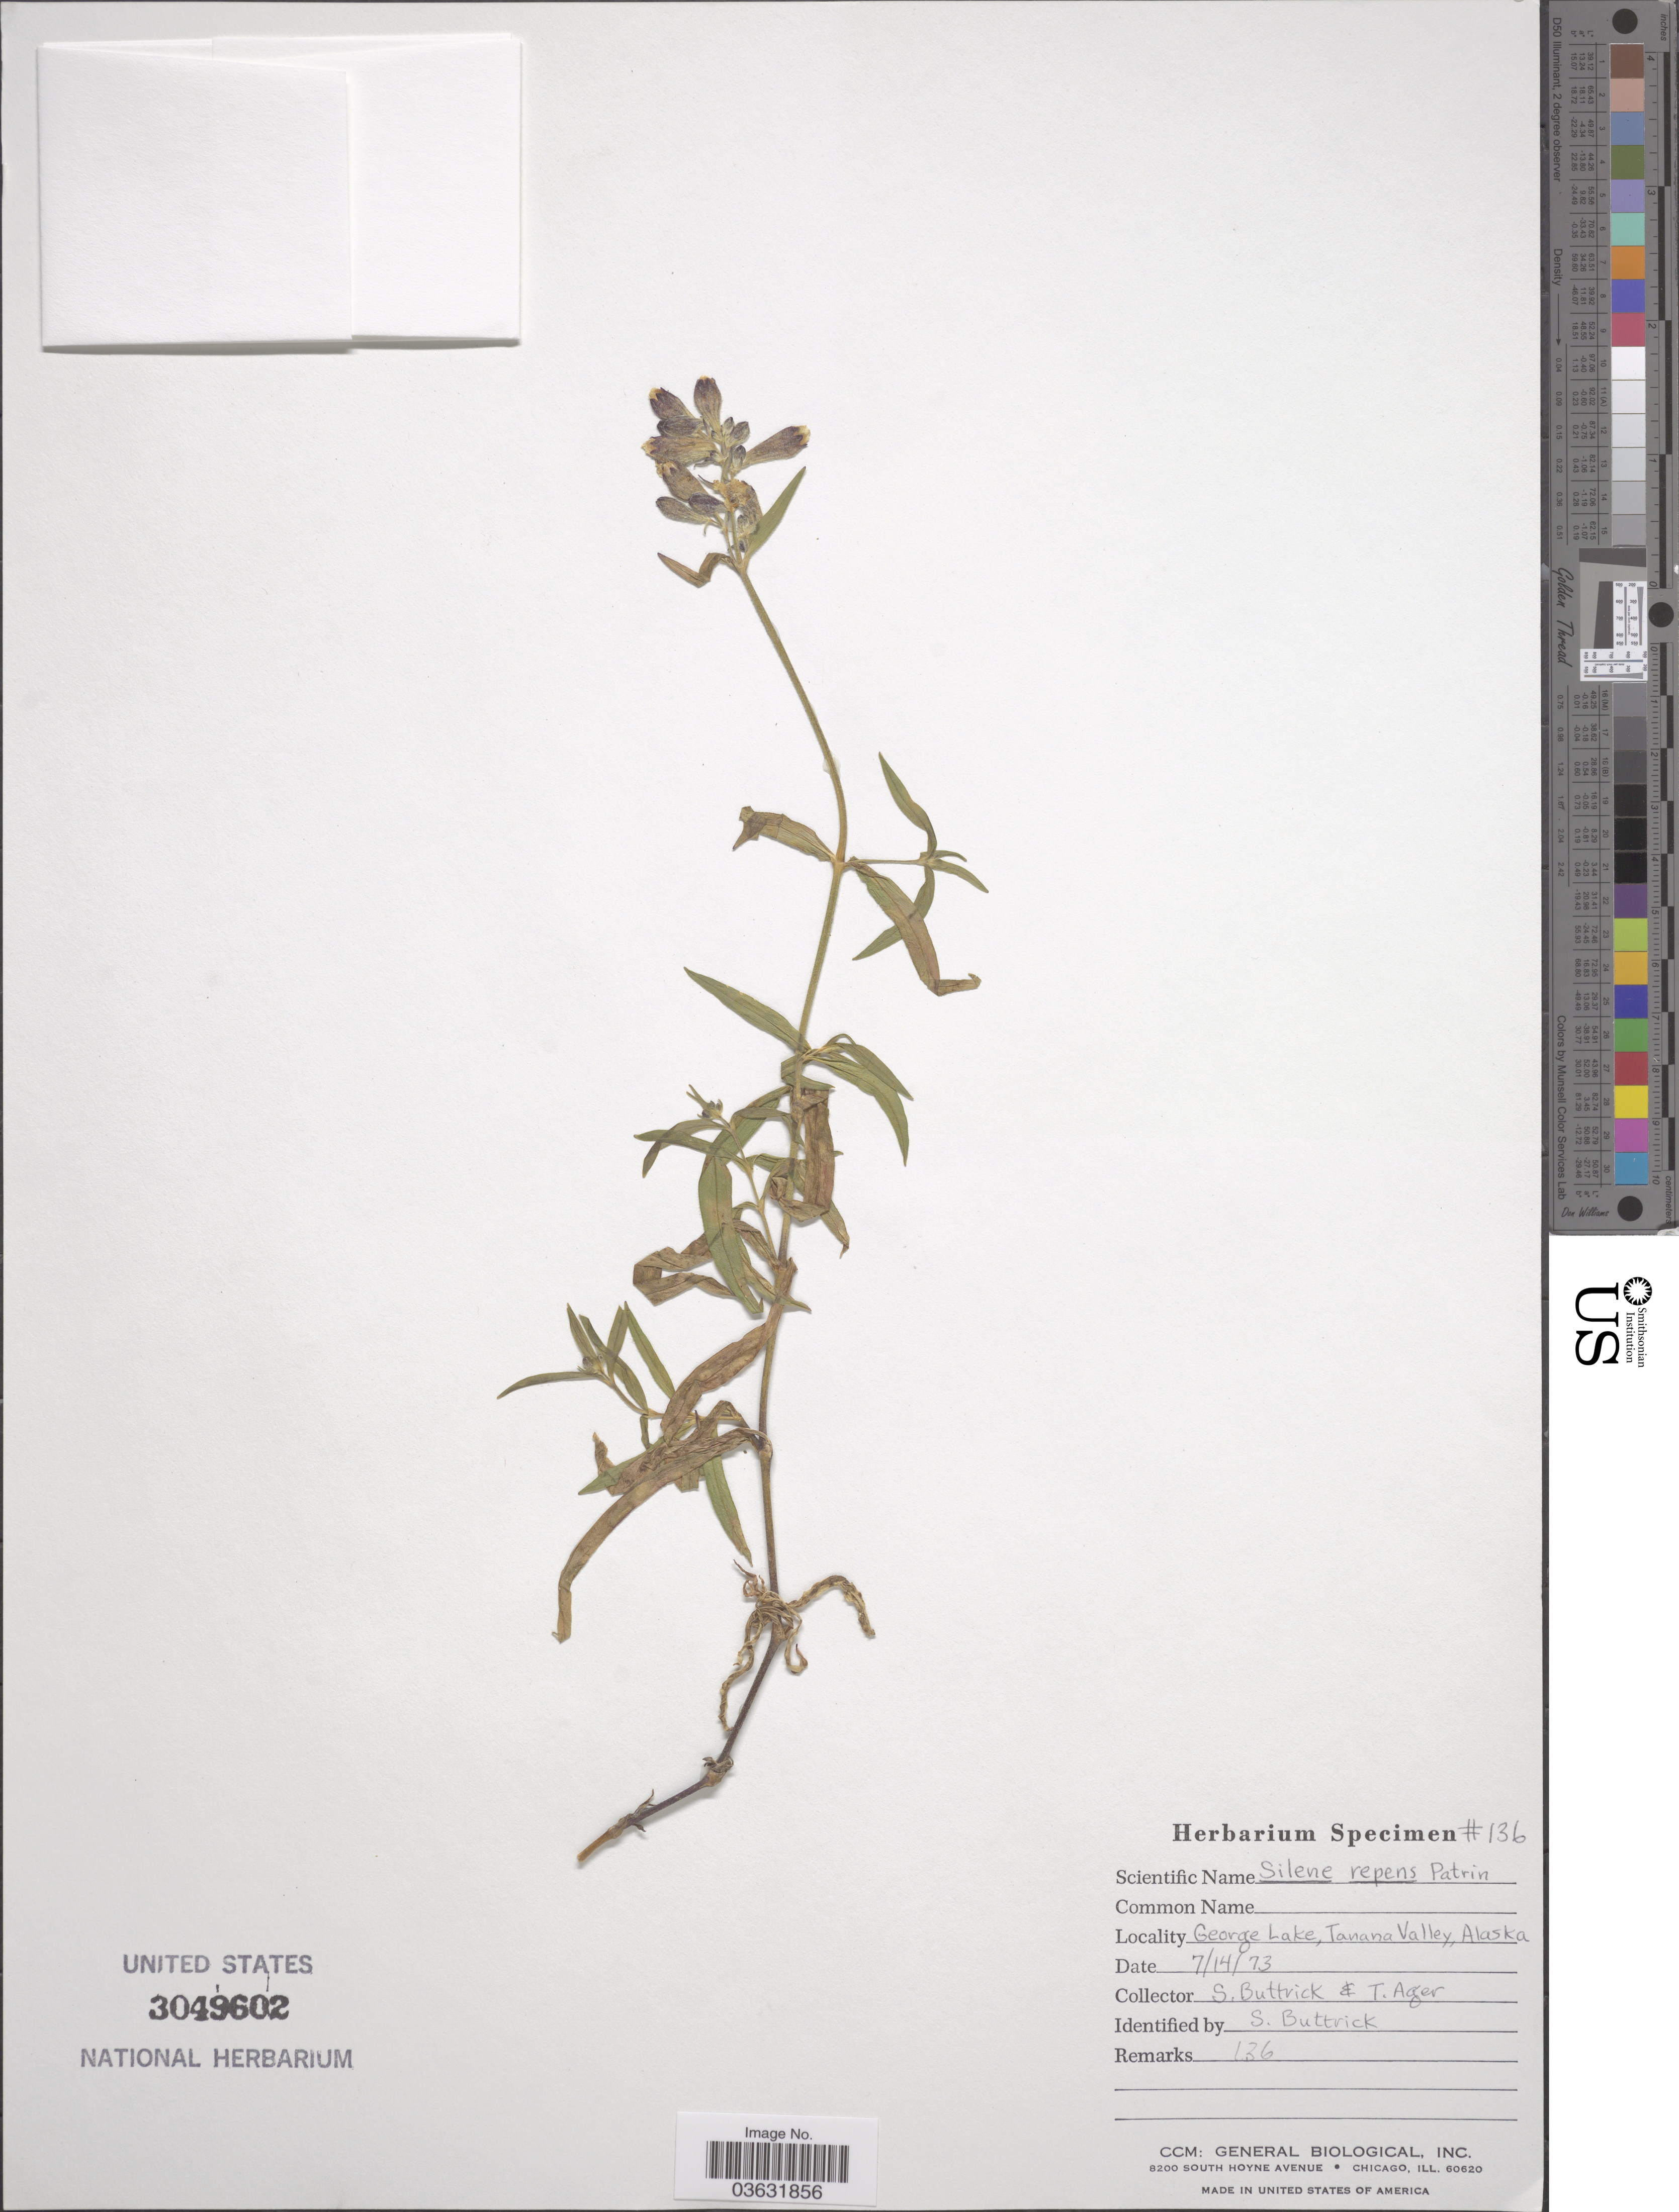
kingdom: Plantae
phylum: Tracheophyta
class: Magnoliopsida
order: Caryophyllales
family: Caryophyllaceae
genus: Silene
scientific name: Silene repens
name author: Patrin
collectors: S. Buttrick & T. Ager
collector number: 136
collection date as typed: Transcribed d/m/y: 14/7/73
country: United States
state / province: Alaska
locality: George Lake, Tanana Valley.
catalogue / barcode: US 3049602